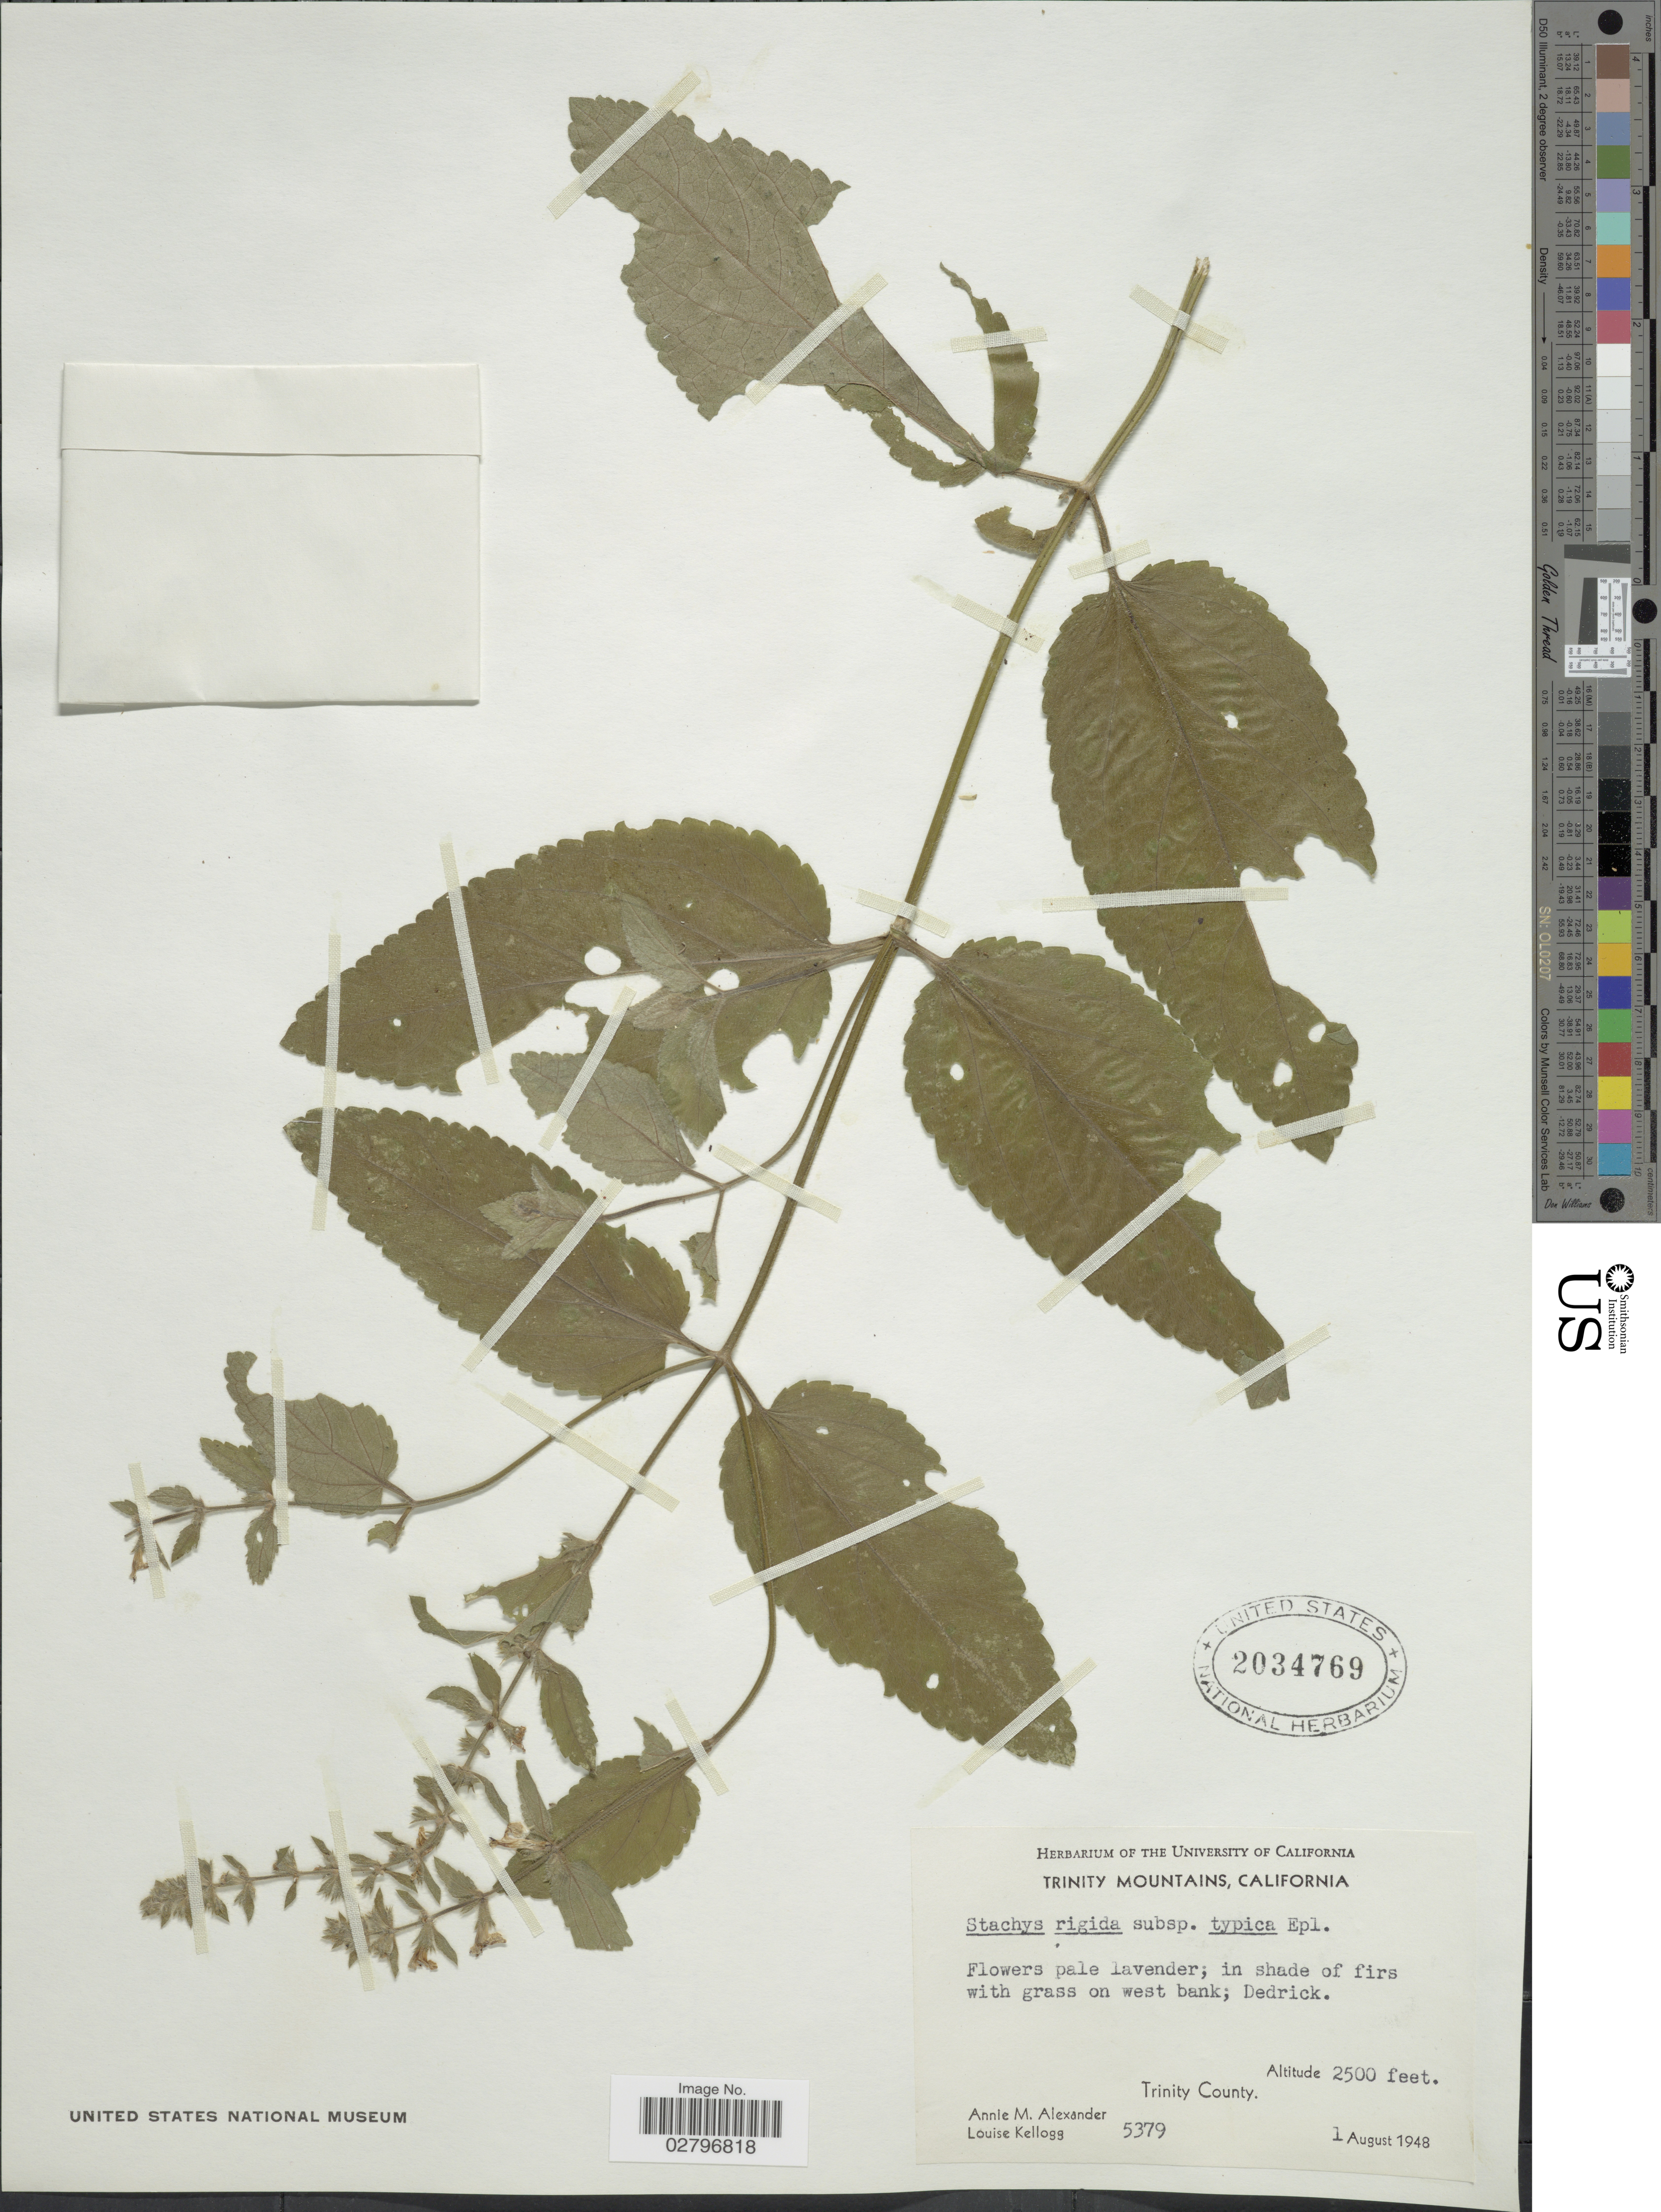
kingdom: Plantae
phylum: Tracheophyta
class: Magnoliopsida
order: Lamiales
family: Lamiaceae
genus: Stachys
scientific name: Stachys rigida subsp. typica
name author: Epling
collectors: A. M. Alexander & L. Kellogg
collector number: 5379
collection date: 1948-08-01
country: United States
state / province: California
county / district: Trinity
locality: Trinity Mountains, California, Dedrick, Trinity County.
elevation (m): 762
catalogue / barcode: US 2034769